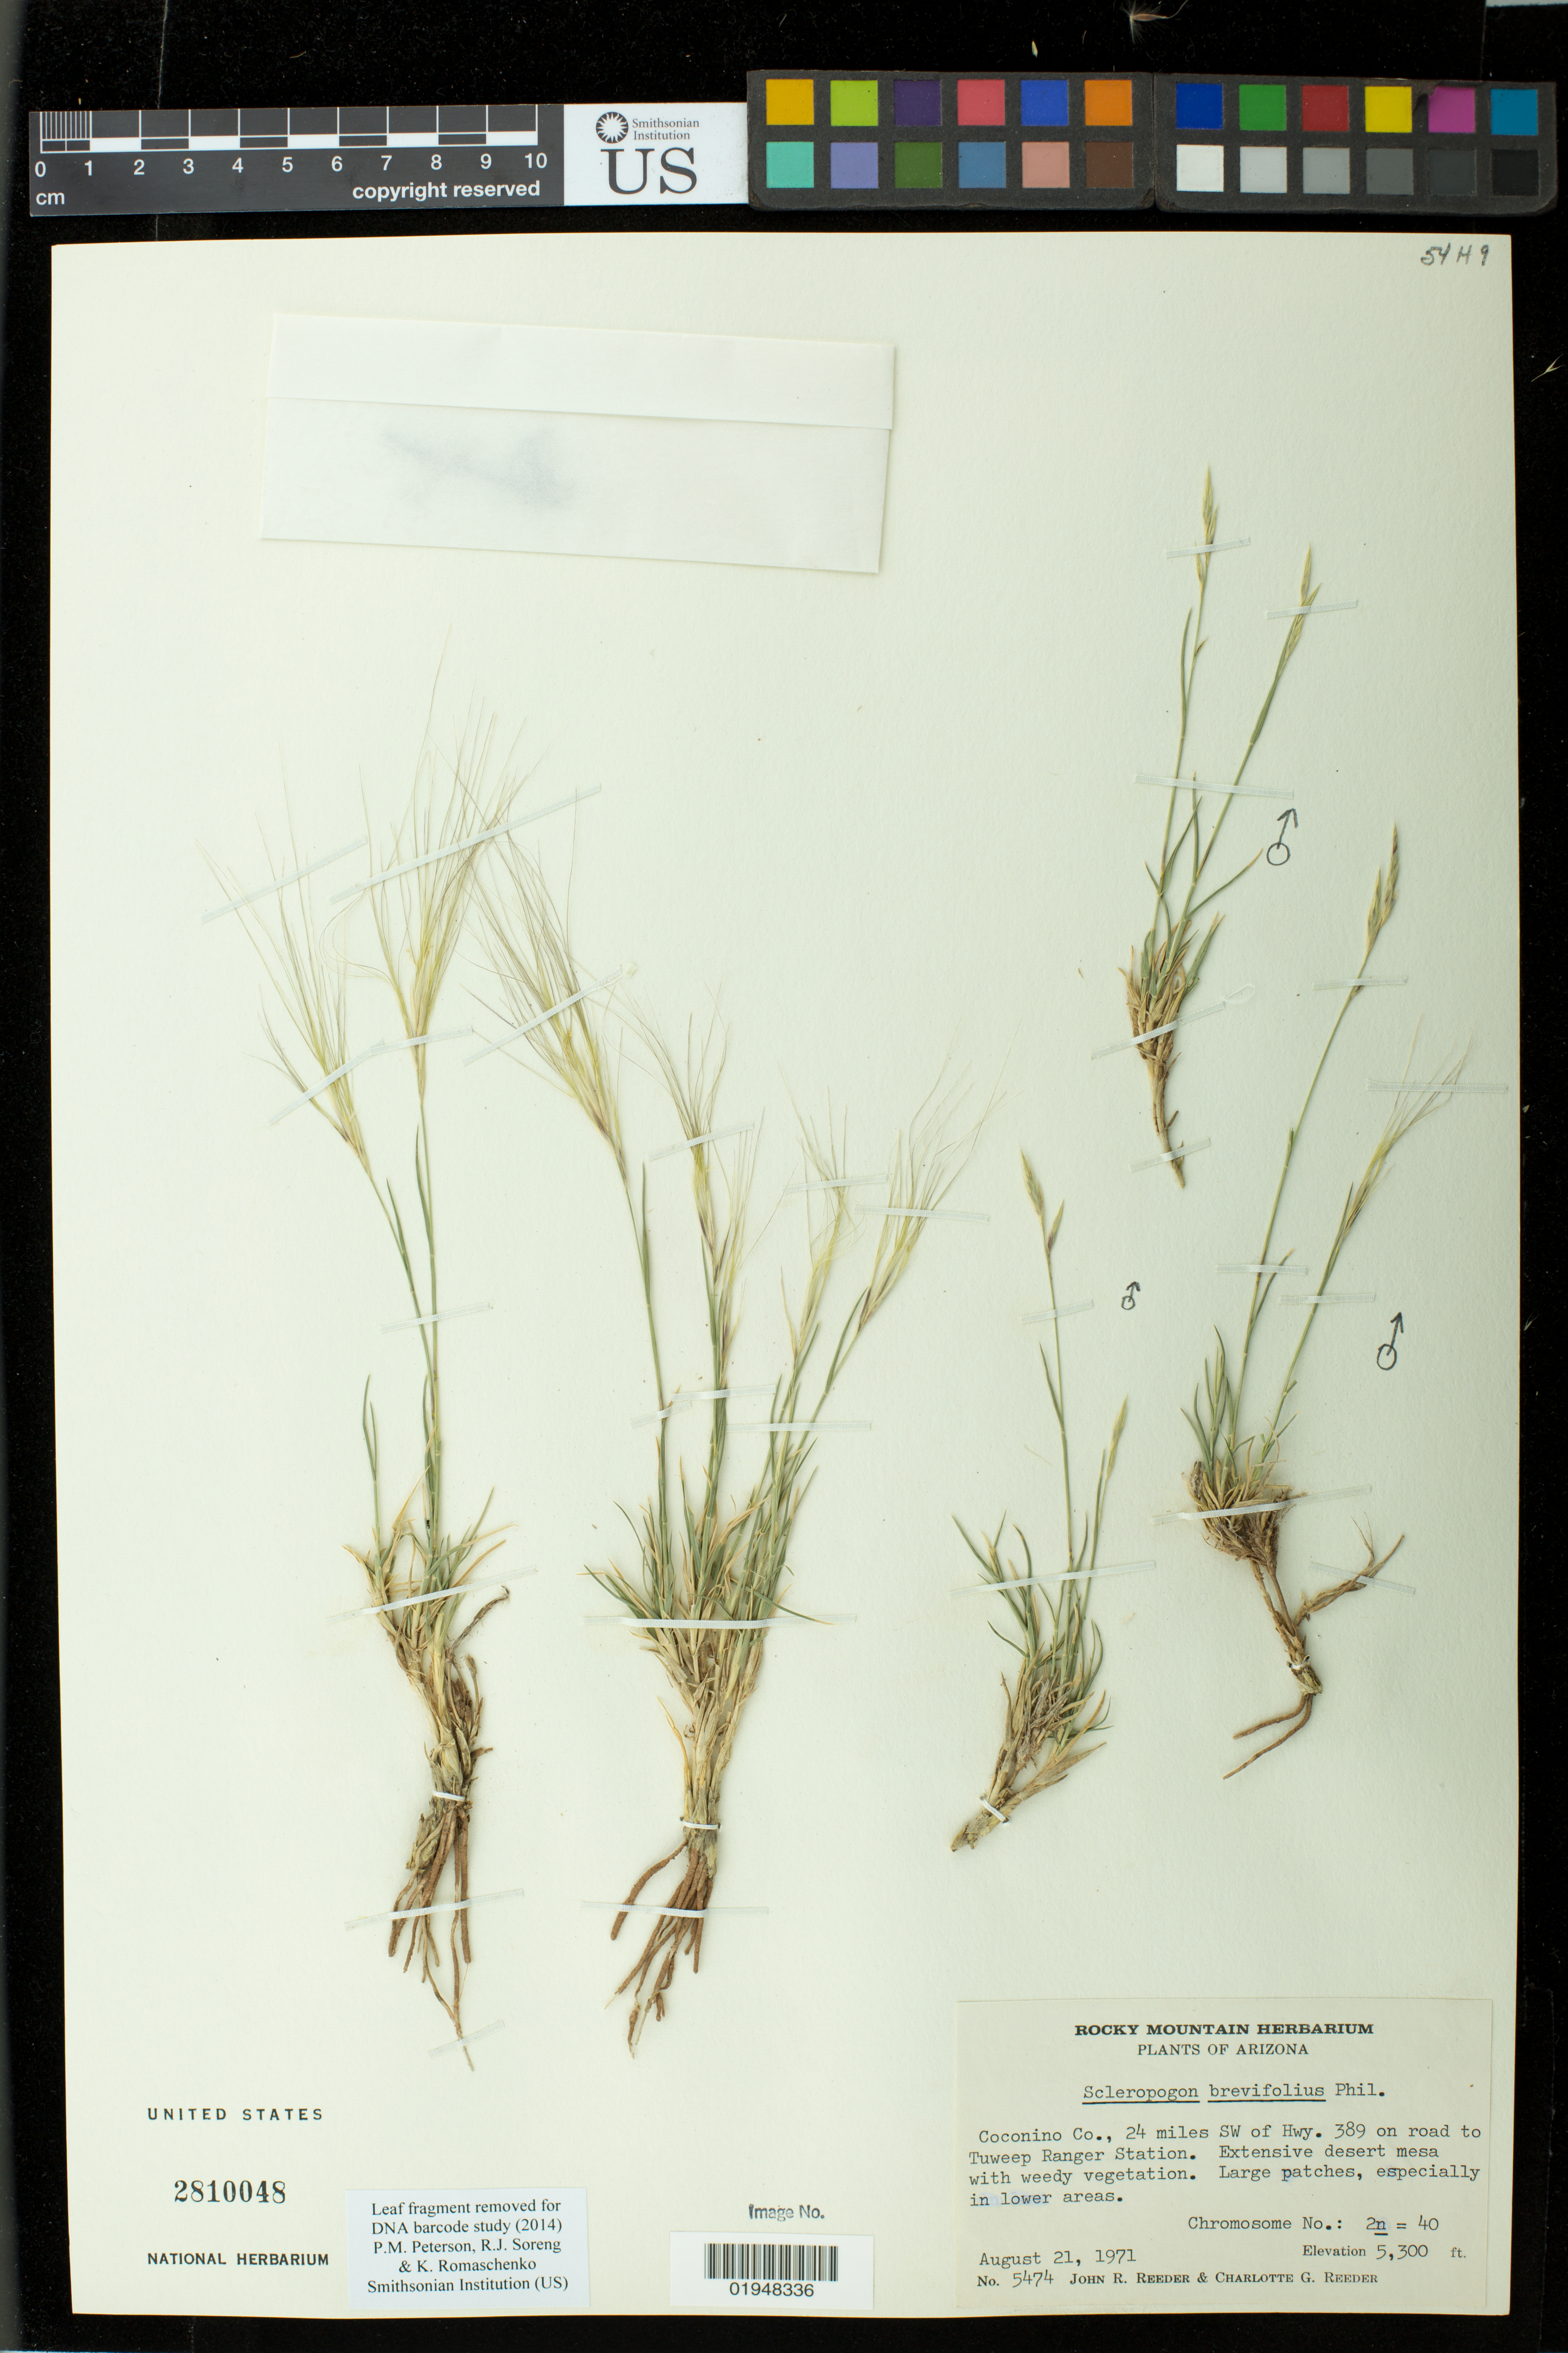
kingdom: Plantae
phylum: Tracheophyta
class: Liliopsida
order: Poales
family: Poaceae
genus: Scleropogon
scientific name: Scleropogon brevifolius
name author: Phil.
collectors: C. G. Reeder & J. R. Reeder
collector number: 5474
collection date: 1971-08-21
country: United States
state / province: Arizona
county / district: Coconino County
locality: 24 miles SW of Hwy. 389 on road to Tuweep Ranger Station.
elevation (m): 1615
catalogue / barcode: US 2810048